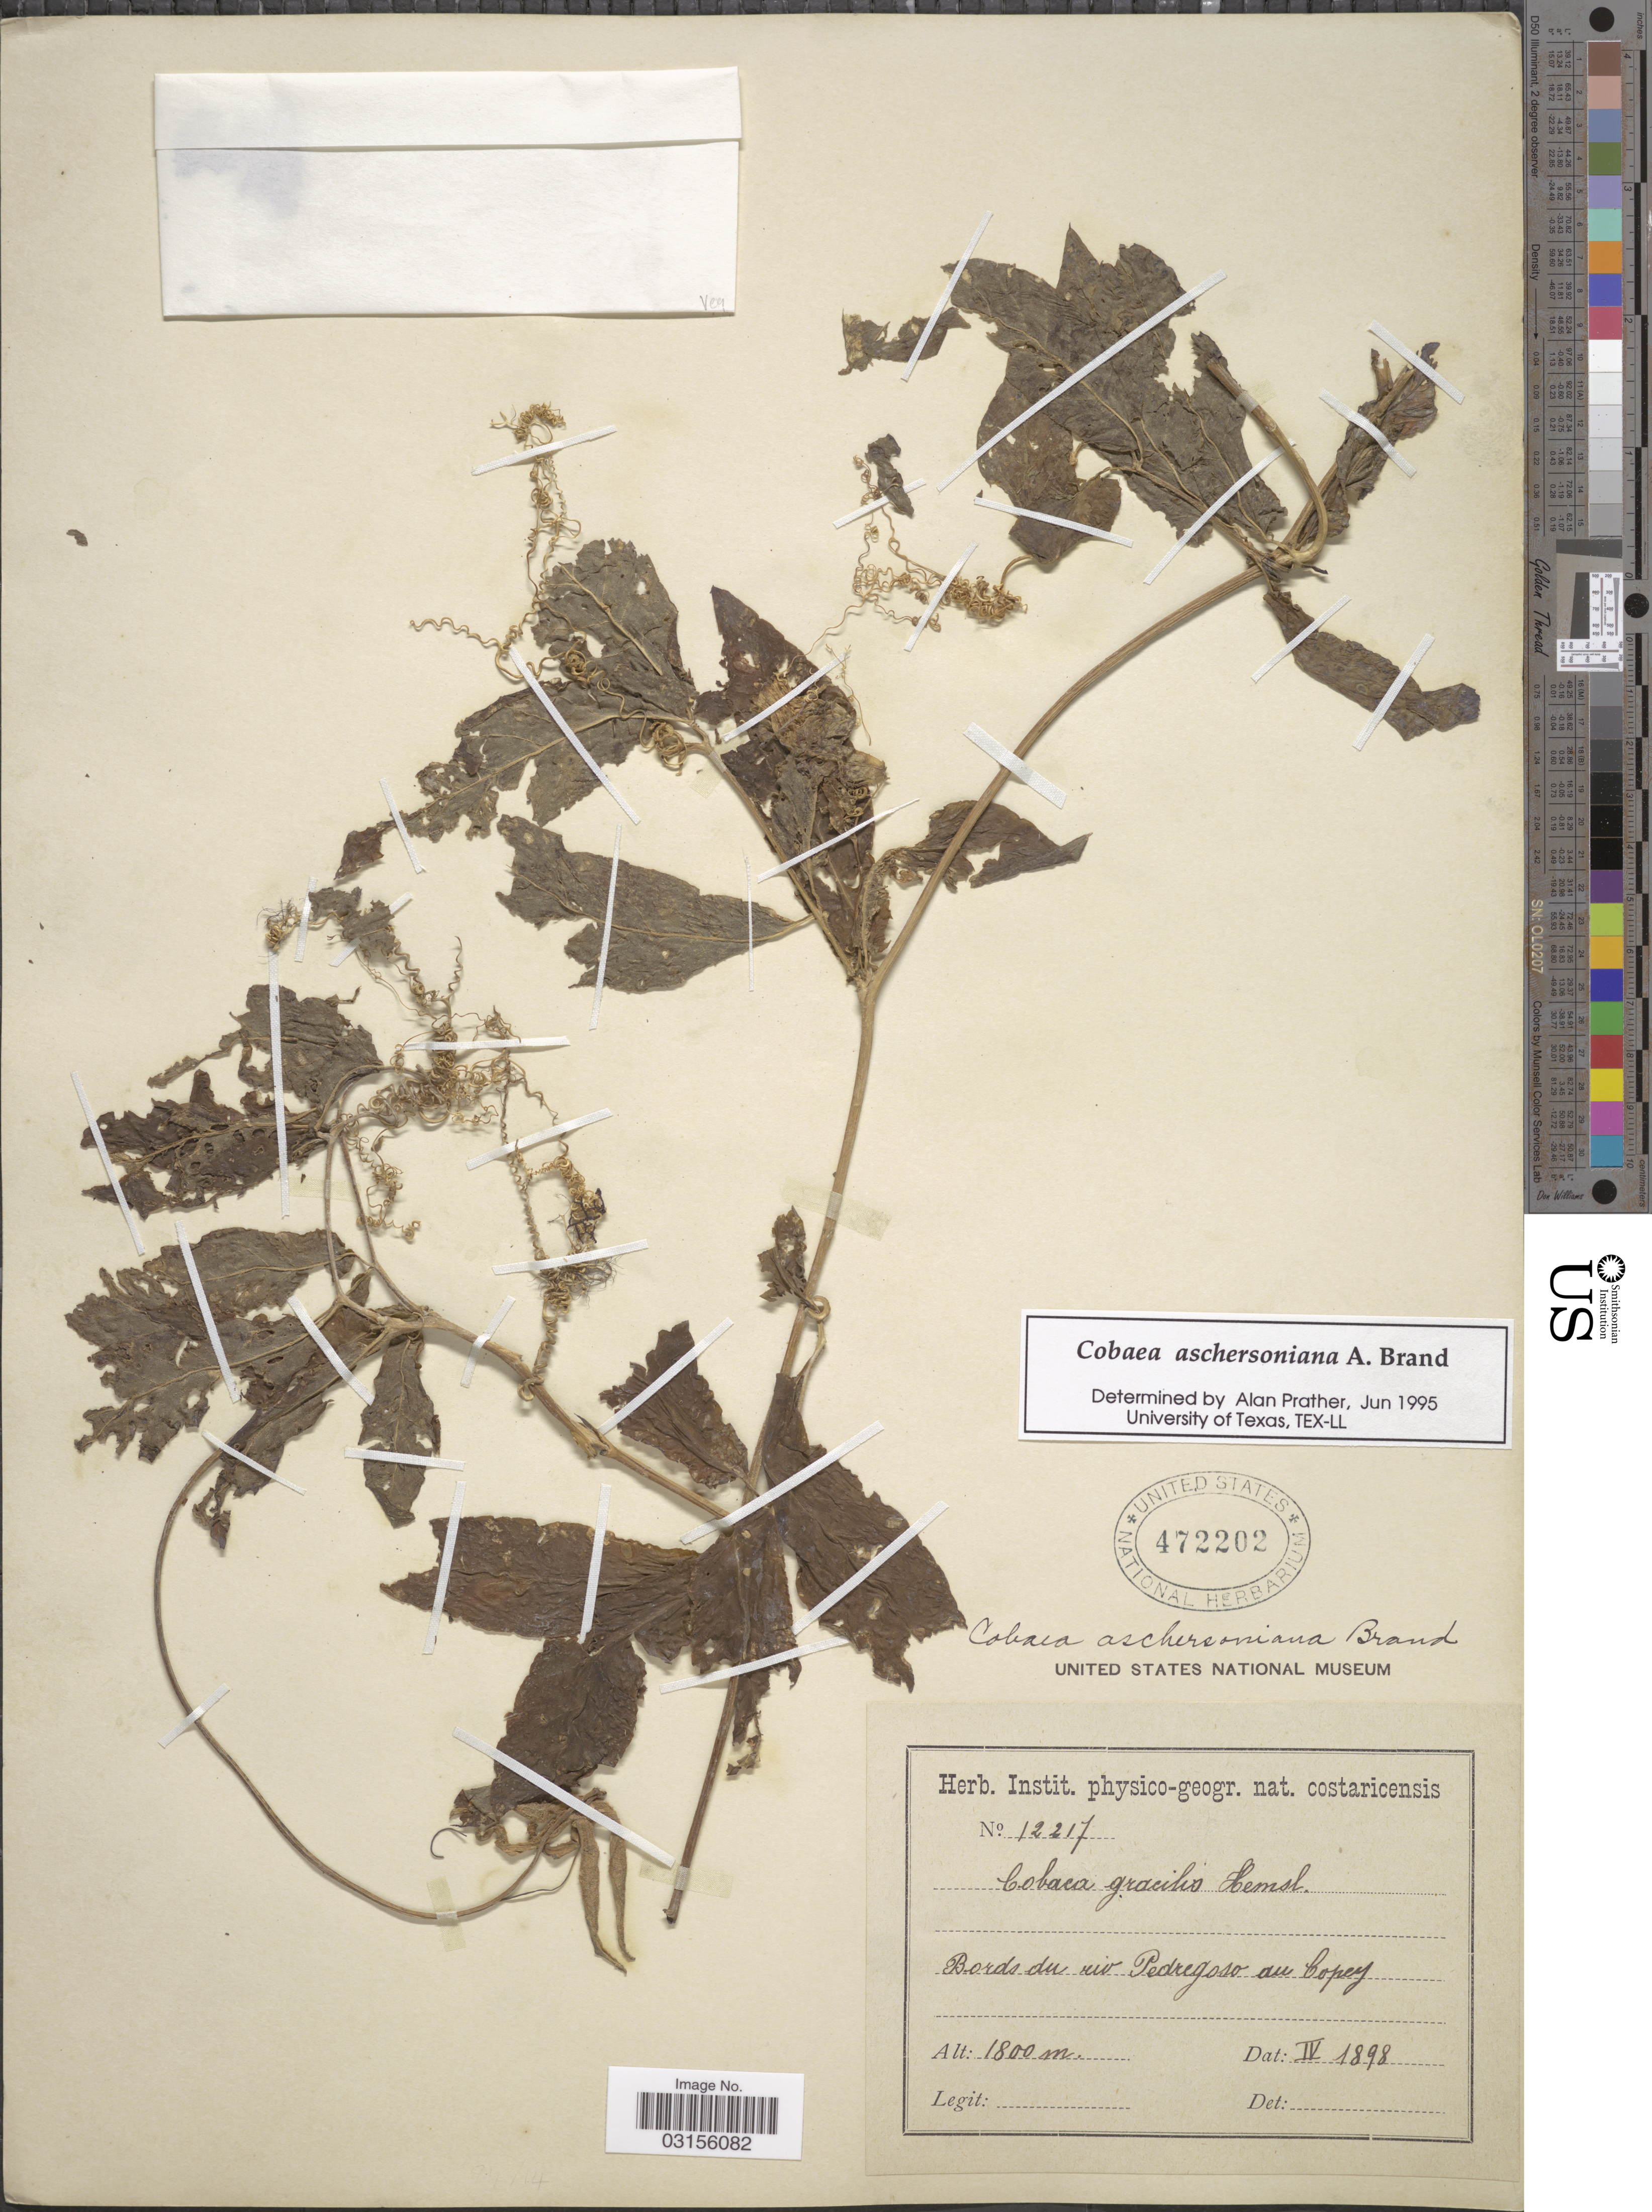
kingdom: Plantae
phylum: Tracheophyta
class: Magnoliopsida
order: Ericales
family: Polemoniaceae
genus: Cobaea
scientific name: Cobaea aschersoniana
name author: Brand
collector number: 12217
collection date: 1898-04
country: Costa Rica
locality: Bords du riv Pedregoso au Copey.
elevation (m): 1800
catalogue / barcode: US 472202